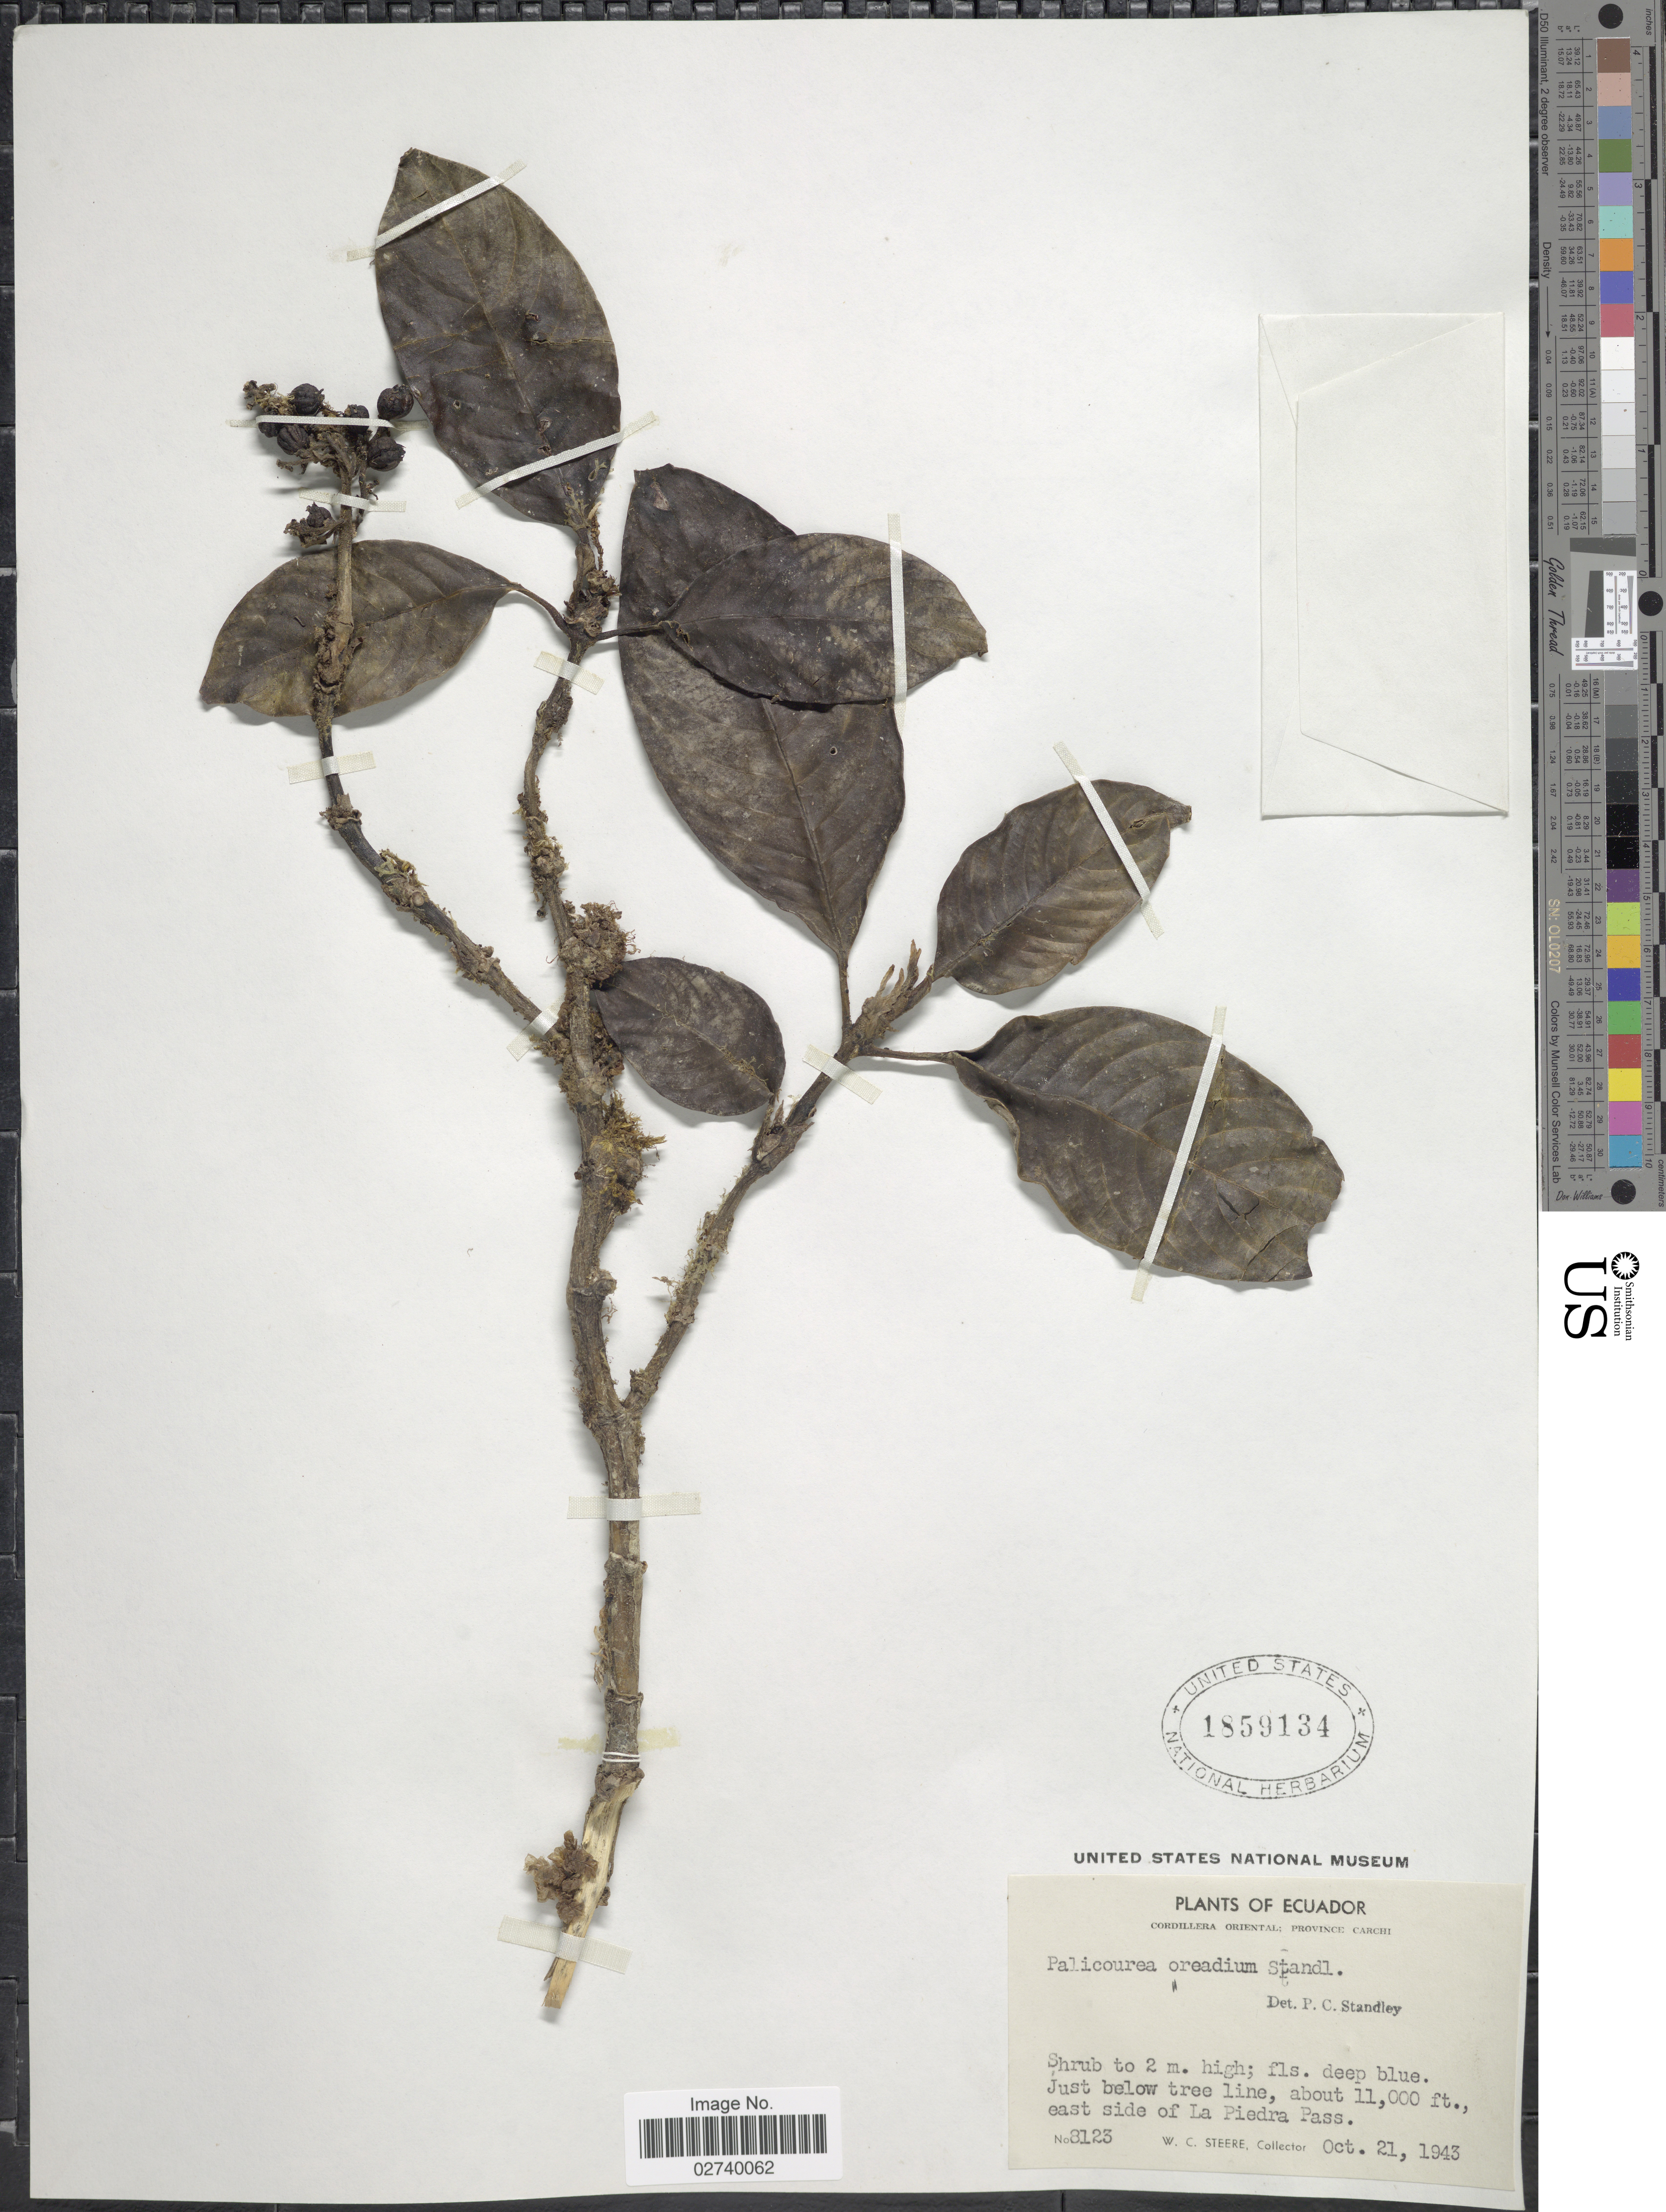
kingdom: Plantae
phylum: Tracheophyta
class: Magnoliopsida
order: Gentianales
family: Rubiaceae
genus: Palicourea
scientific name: Palicourea lineata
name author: Benth.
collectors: W. C. Steere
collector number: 8123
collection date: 1943-10-21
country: Ecuador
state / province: Carchi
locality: Cordillera Oriental. East side of La Piedra Pass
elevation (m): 3353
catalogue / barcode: US 1859134